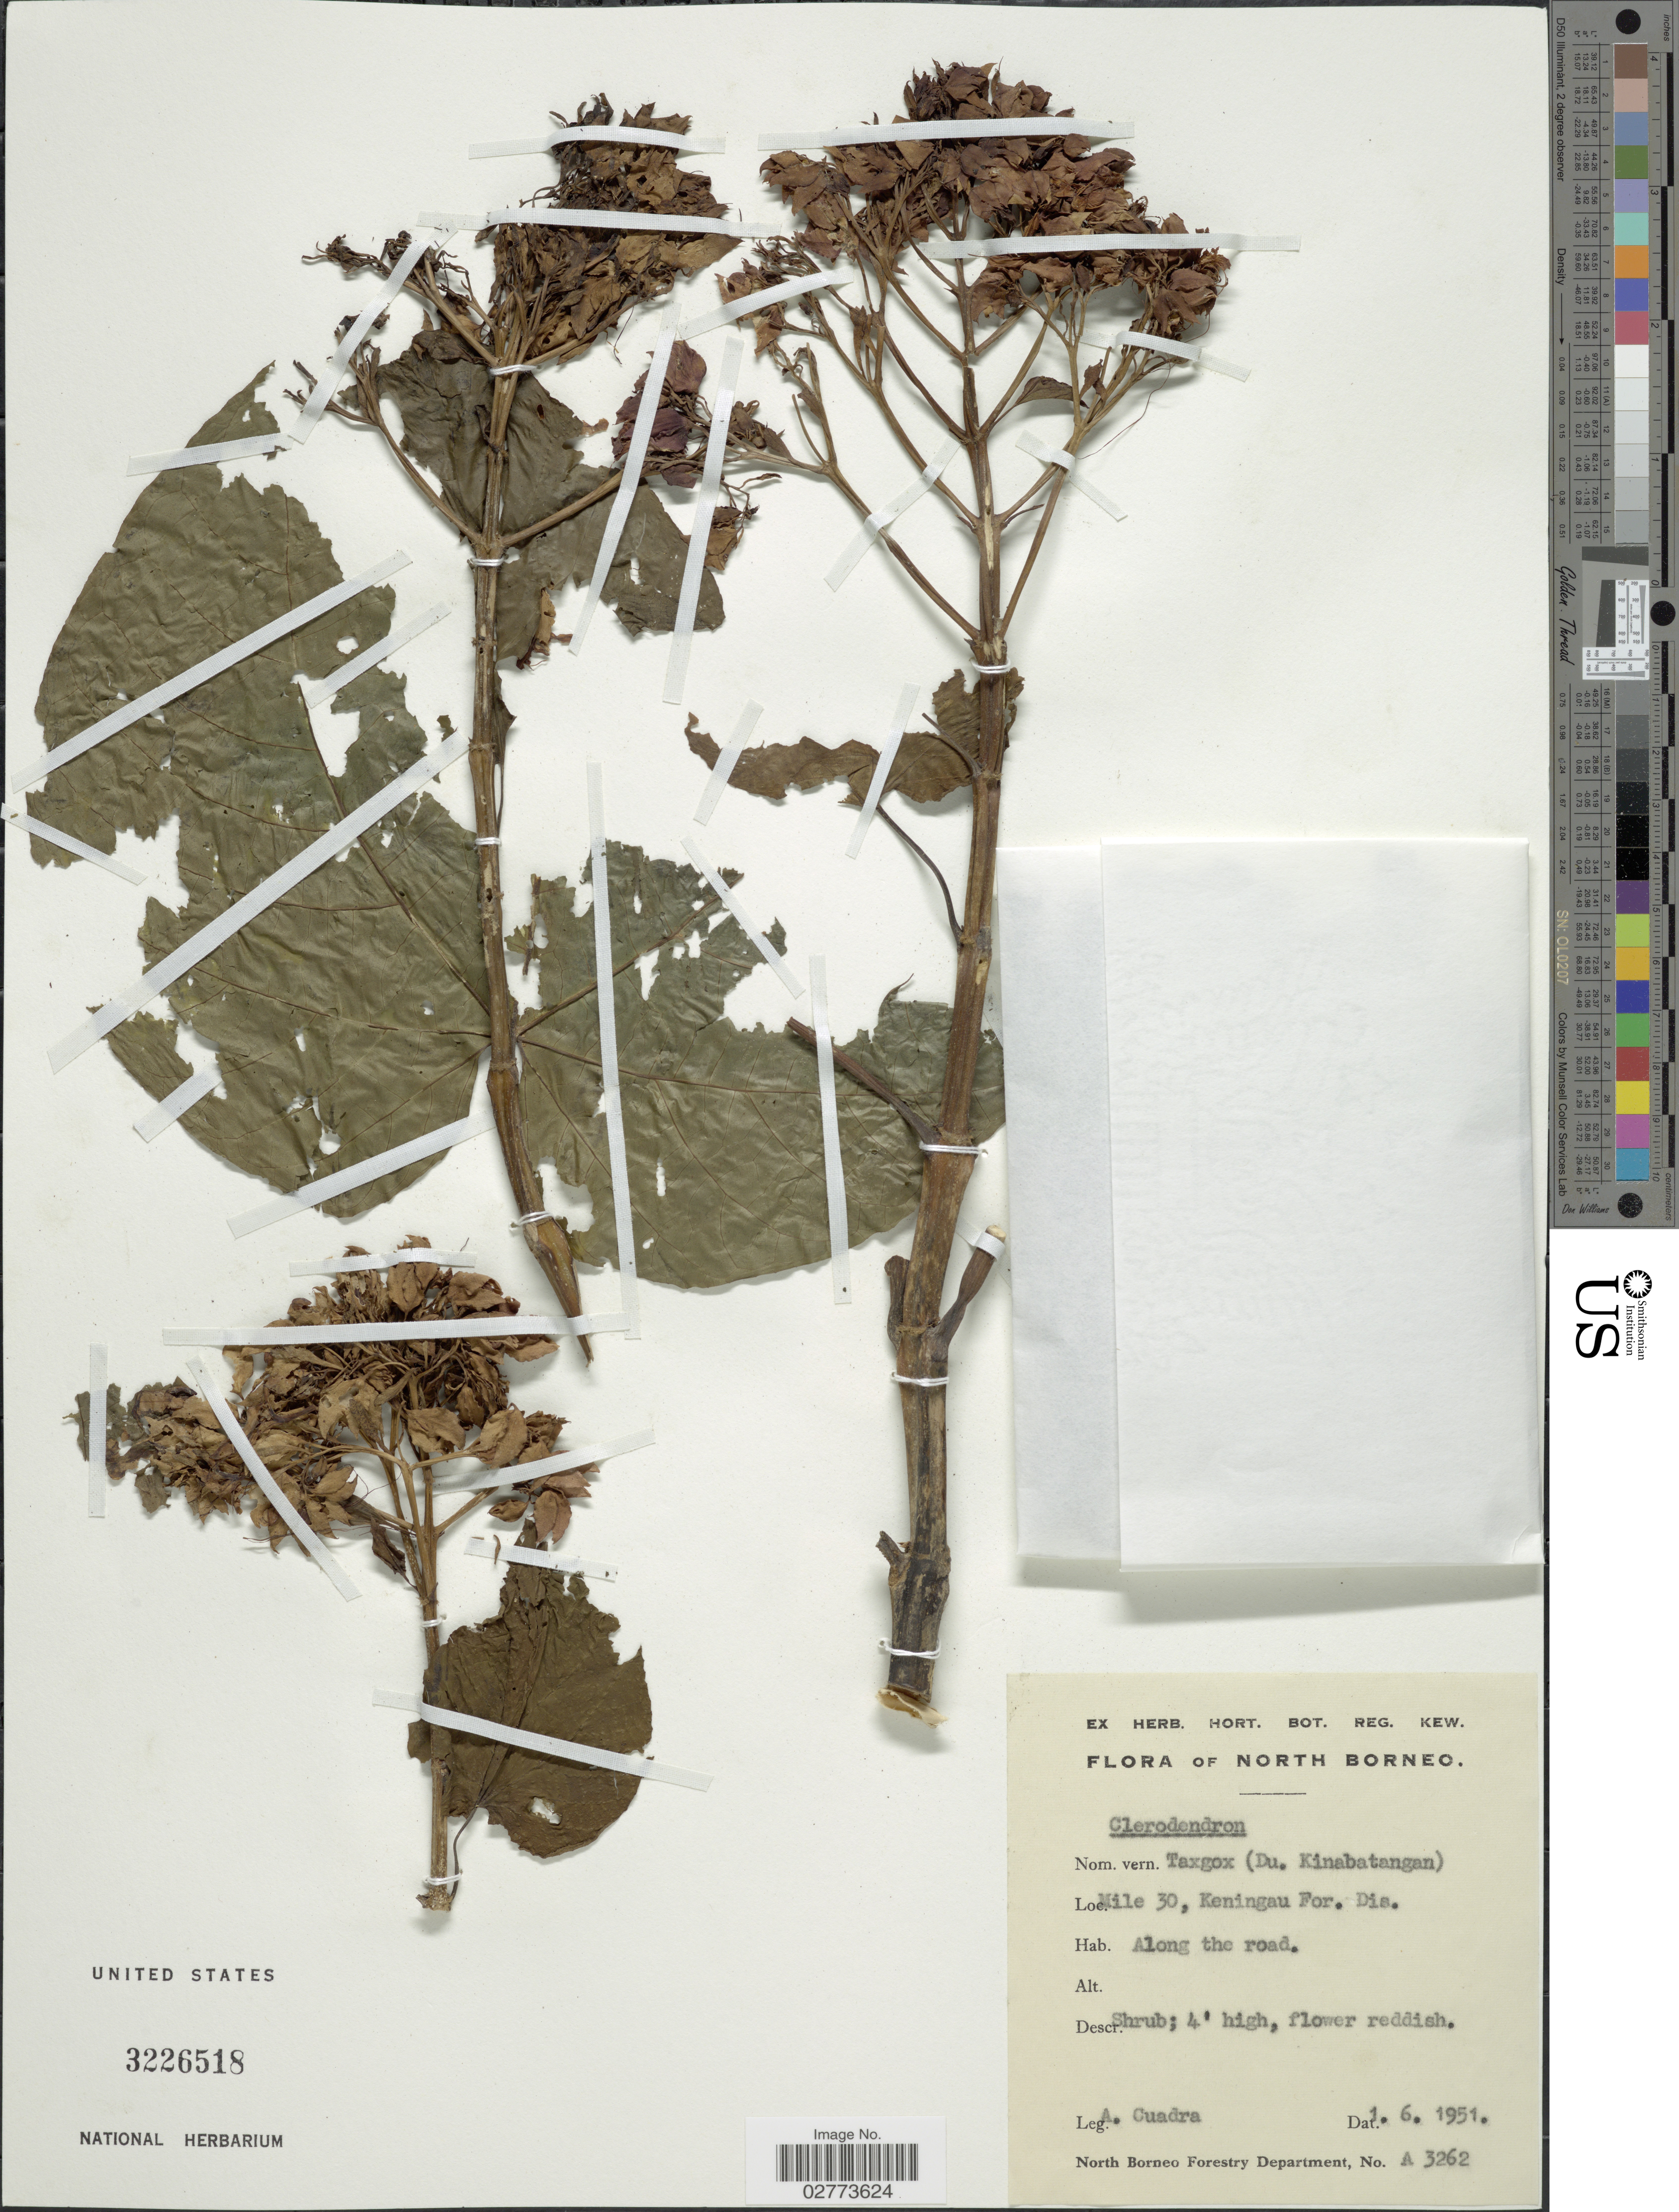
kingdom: Plantae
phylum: Tracheophyta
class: Magnoliopsida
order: Lamiales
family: Lamiaceae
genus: Clerodendrum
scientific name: Clerodendrum sp.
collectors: A. Cuadra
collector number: A 3262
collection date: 1951-06-01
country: Malaysia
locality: North Borneo. Mile 30, Keningau For. Dis.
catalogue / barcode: US 3226518